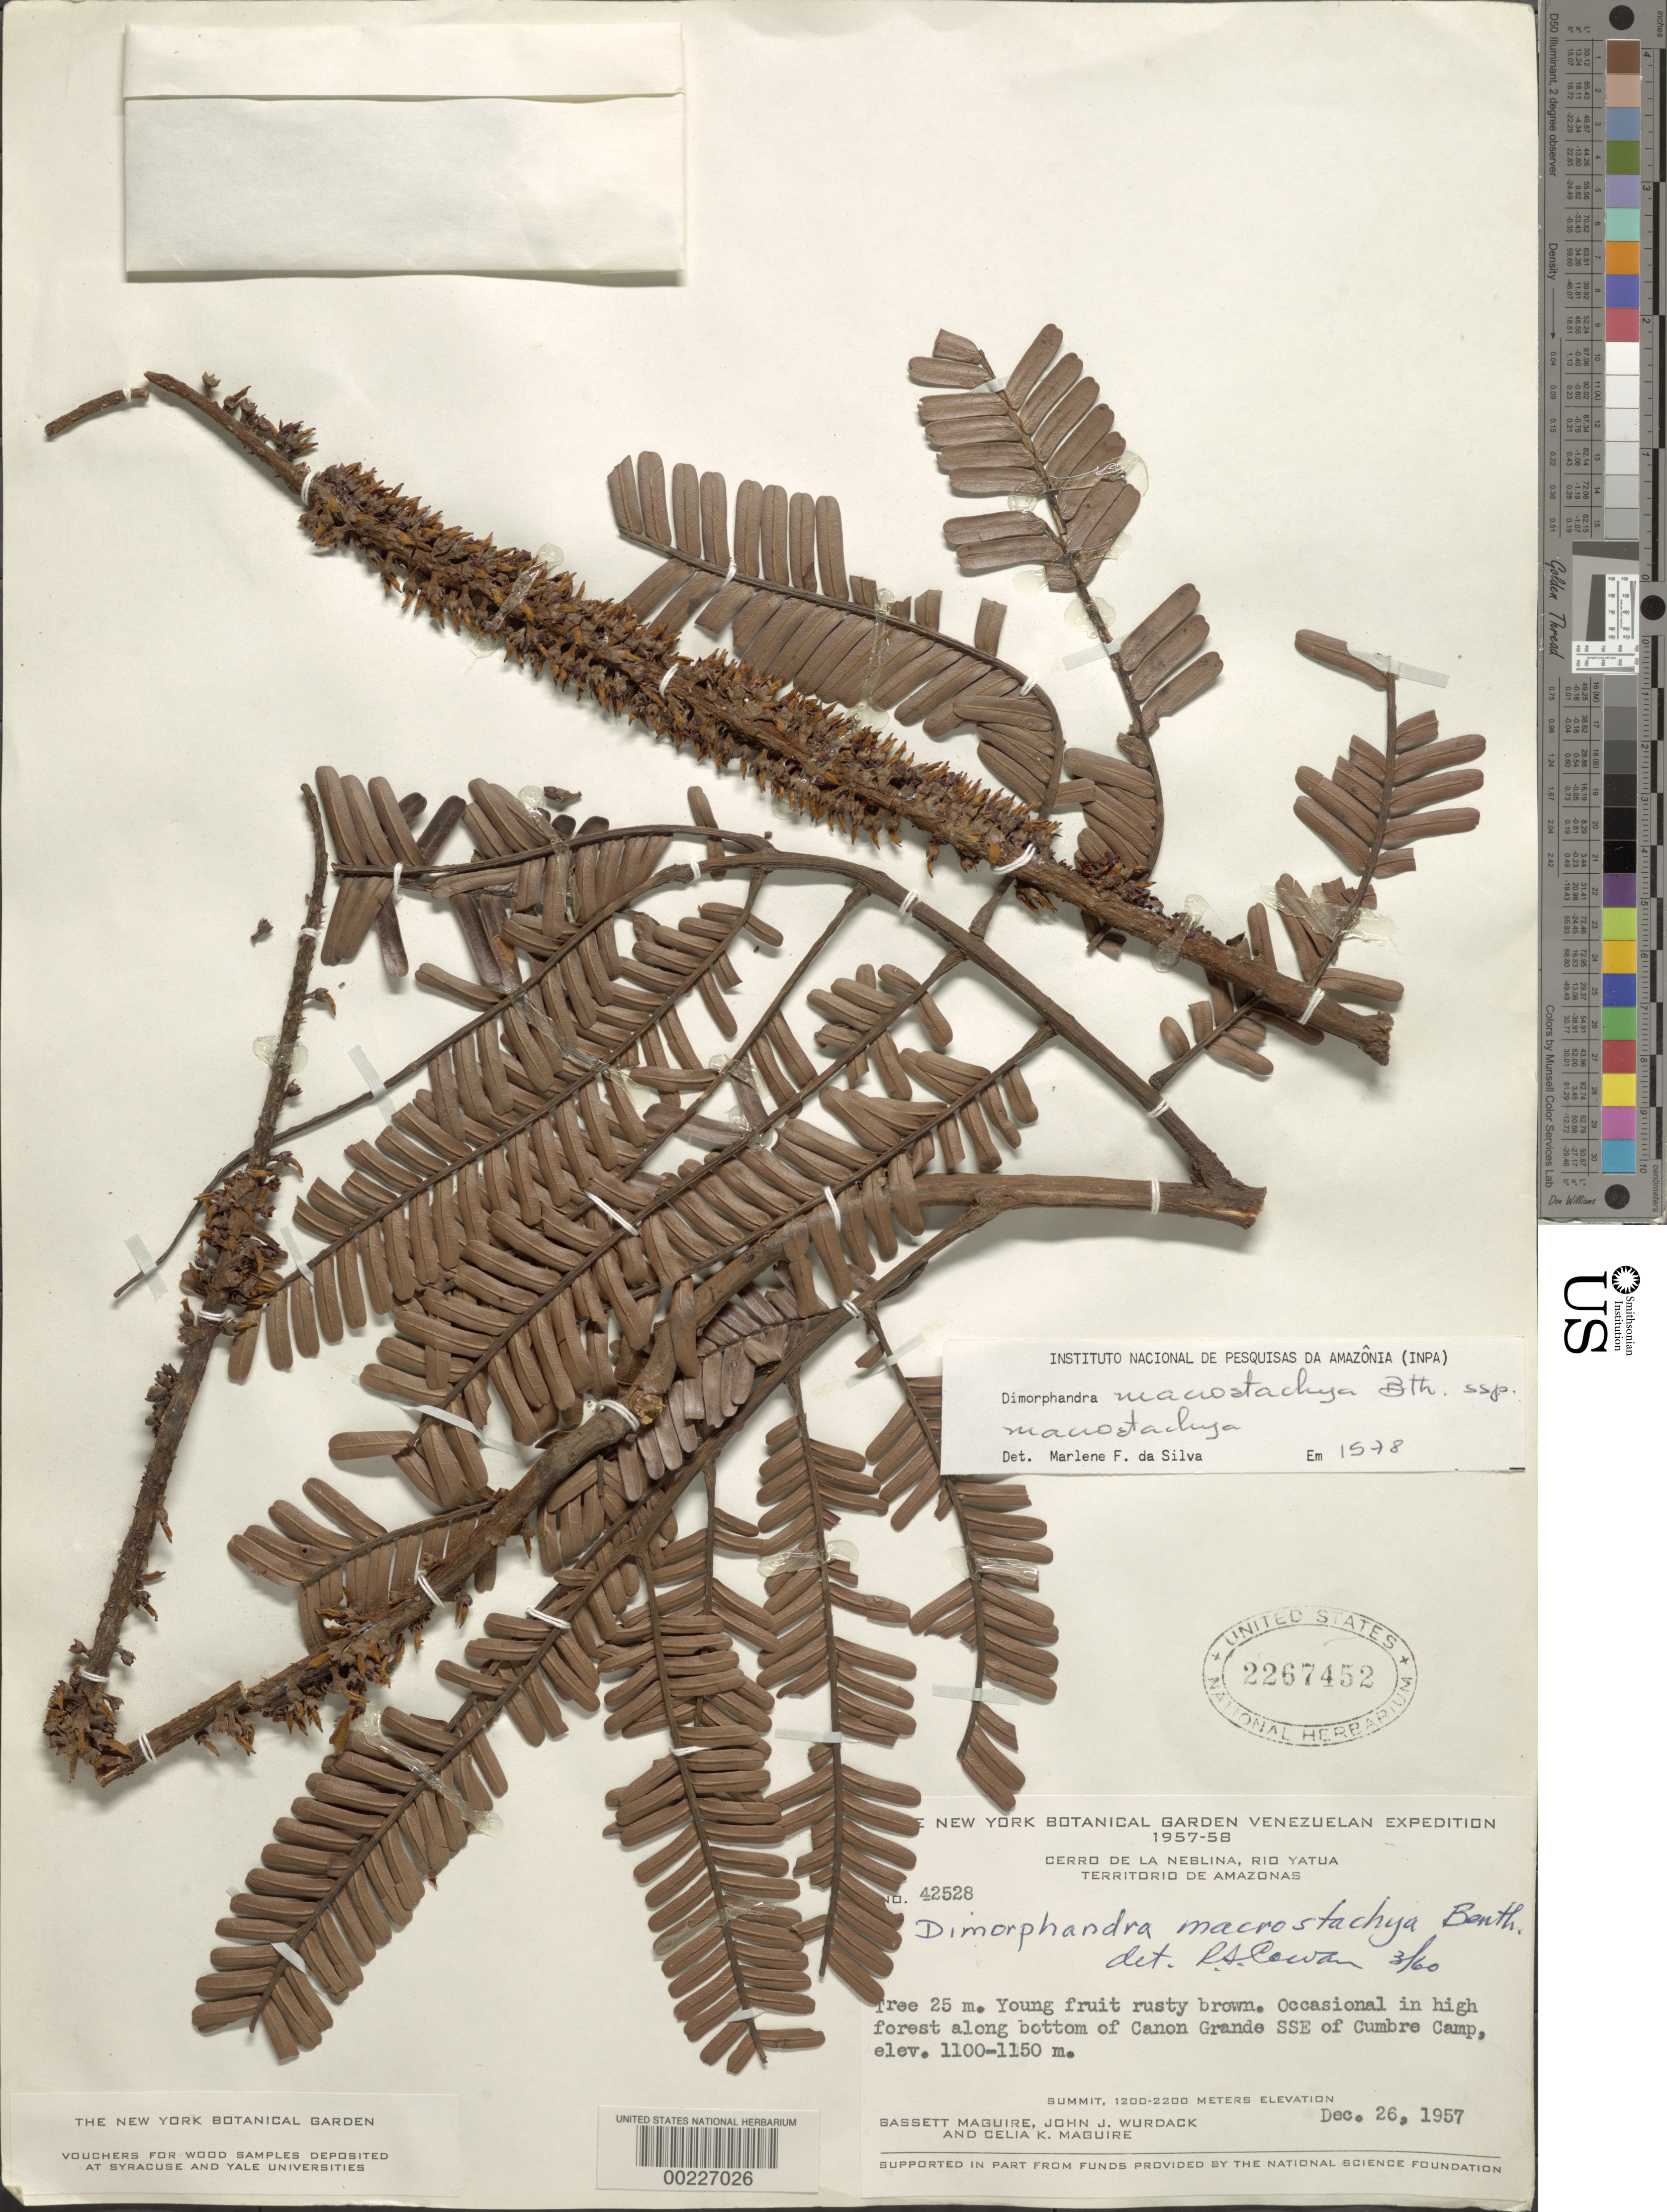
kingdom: Plantae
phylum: Tracheophyta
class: Magnoliopsida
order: Fabales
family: Fabaceae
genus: Dimorphandra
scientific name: Dimorphandra macrostachya subsp. macrostachya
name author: Benth.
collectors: B. Maguire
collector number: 42528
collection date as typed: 26 Dec 1957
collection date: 1957-12-26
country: Venezuela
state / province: Amazonas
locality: Along bottom of canon grande sse of cumbre camp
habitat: High forest along bottom of canon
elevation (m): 1200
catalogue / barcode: US 2267452